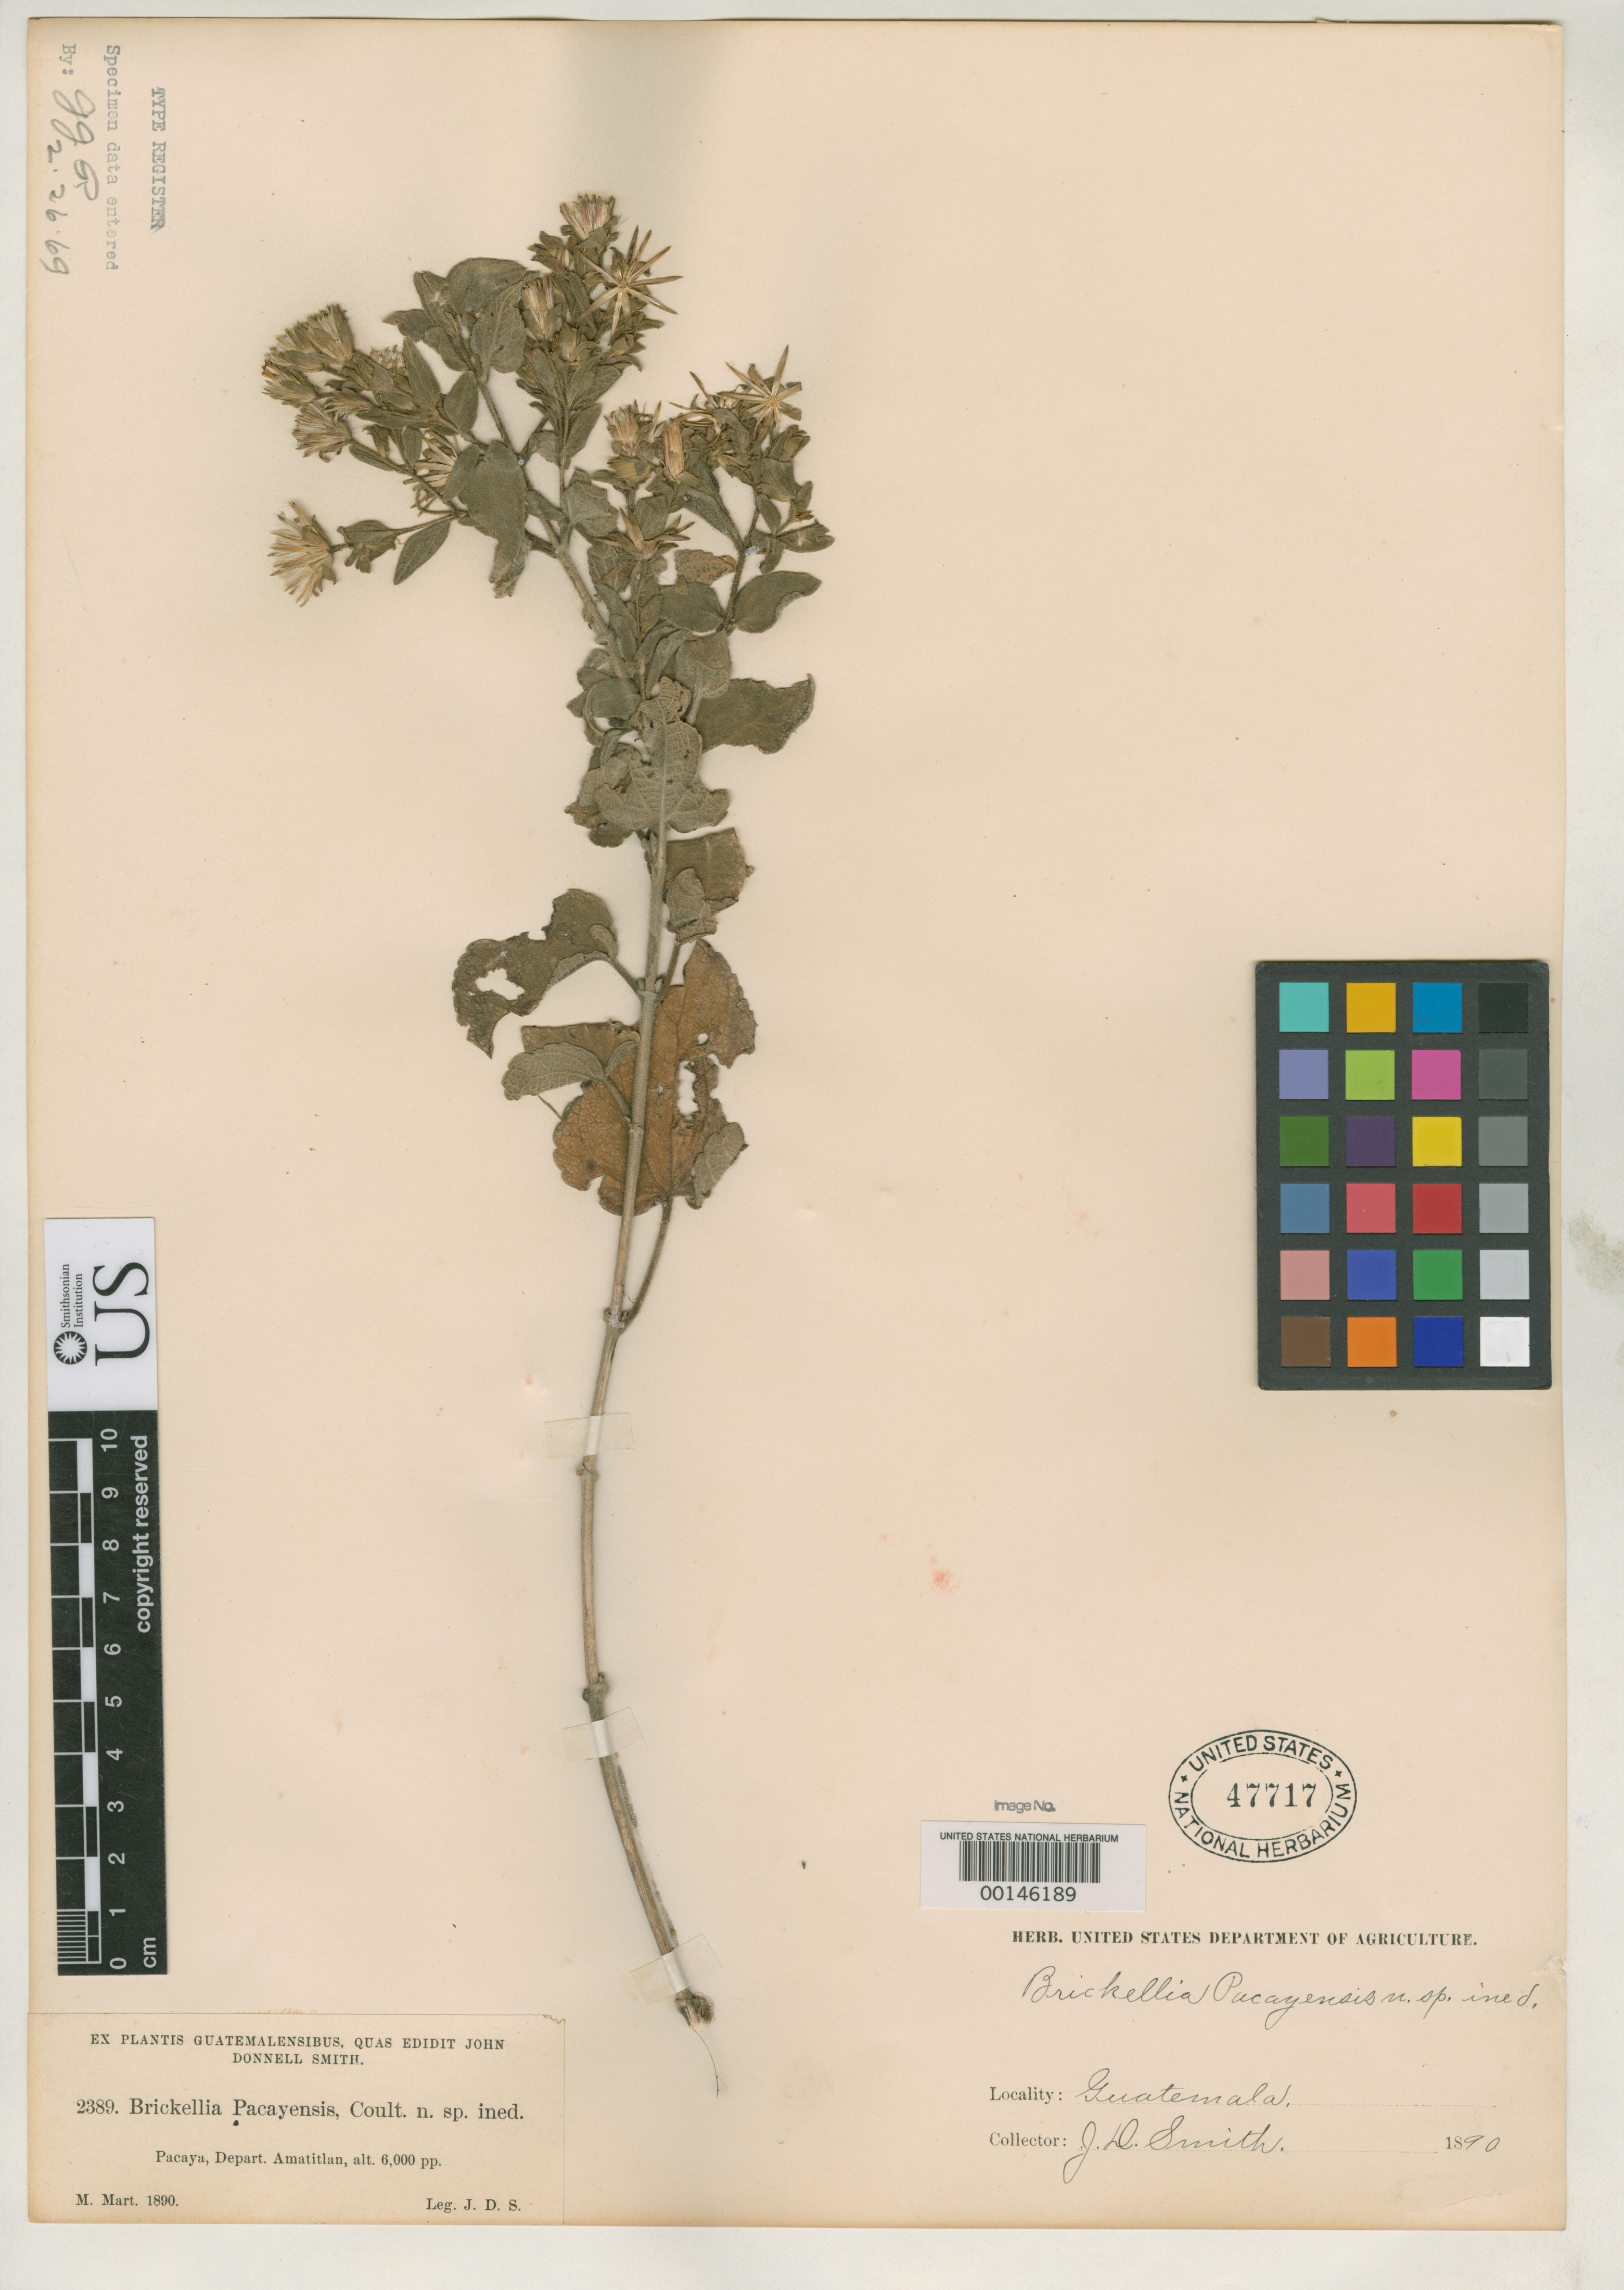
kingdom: Plantae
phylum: Tracheophyta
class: Magnoliopsida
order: Asterales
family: Asteraceae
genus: Brickellia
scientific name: Brickellia pacayensis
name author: J.M. Coult.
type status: Type Collection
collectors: J. Donnell Smith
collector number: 2389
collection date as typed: Mar 1890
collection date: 1890-03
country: Guatemala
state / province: Escuintla / Guatemala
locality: Amatitlán, Pacaya (volcano).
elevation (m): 1829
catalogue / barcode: US 47717